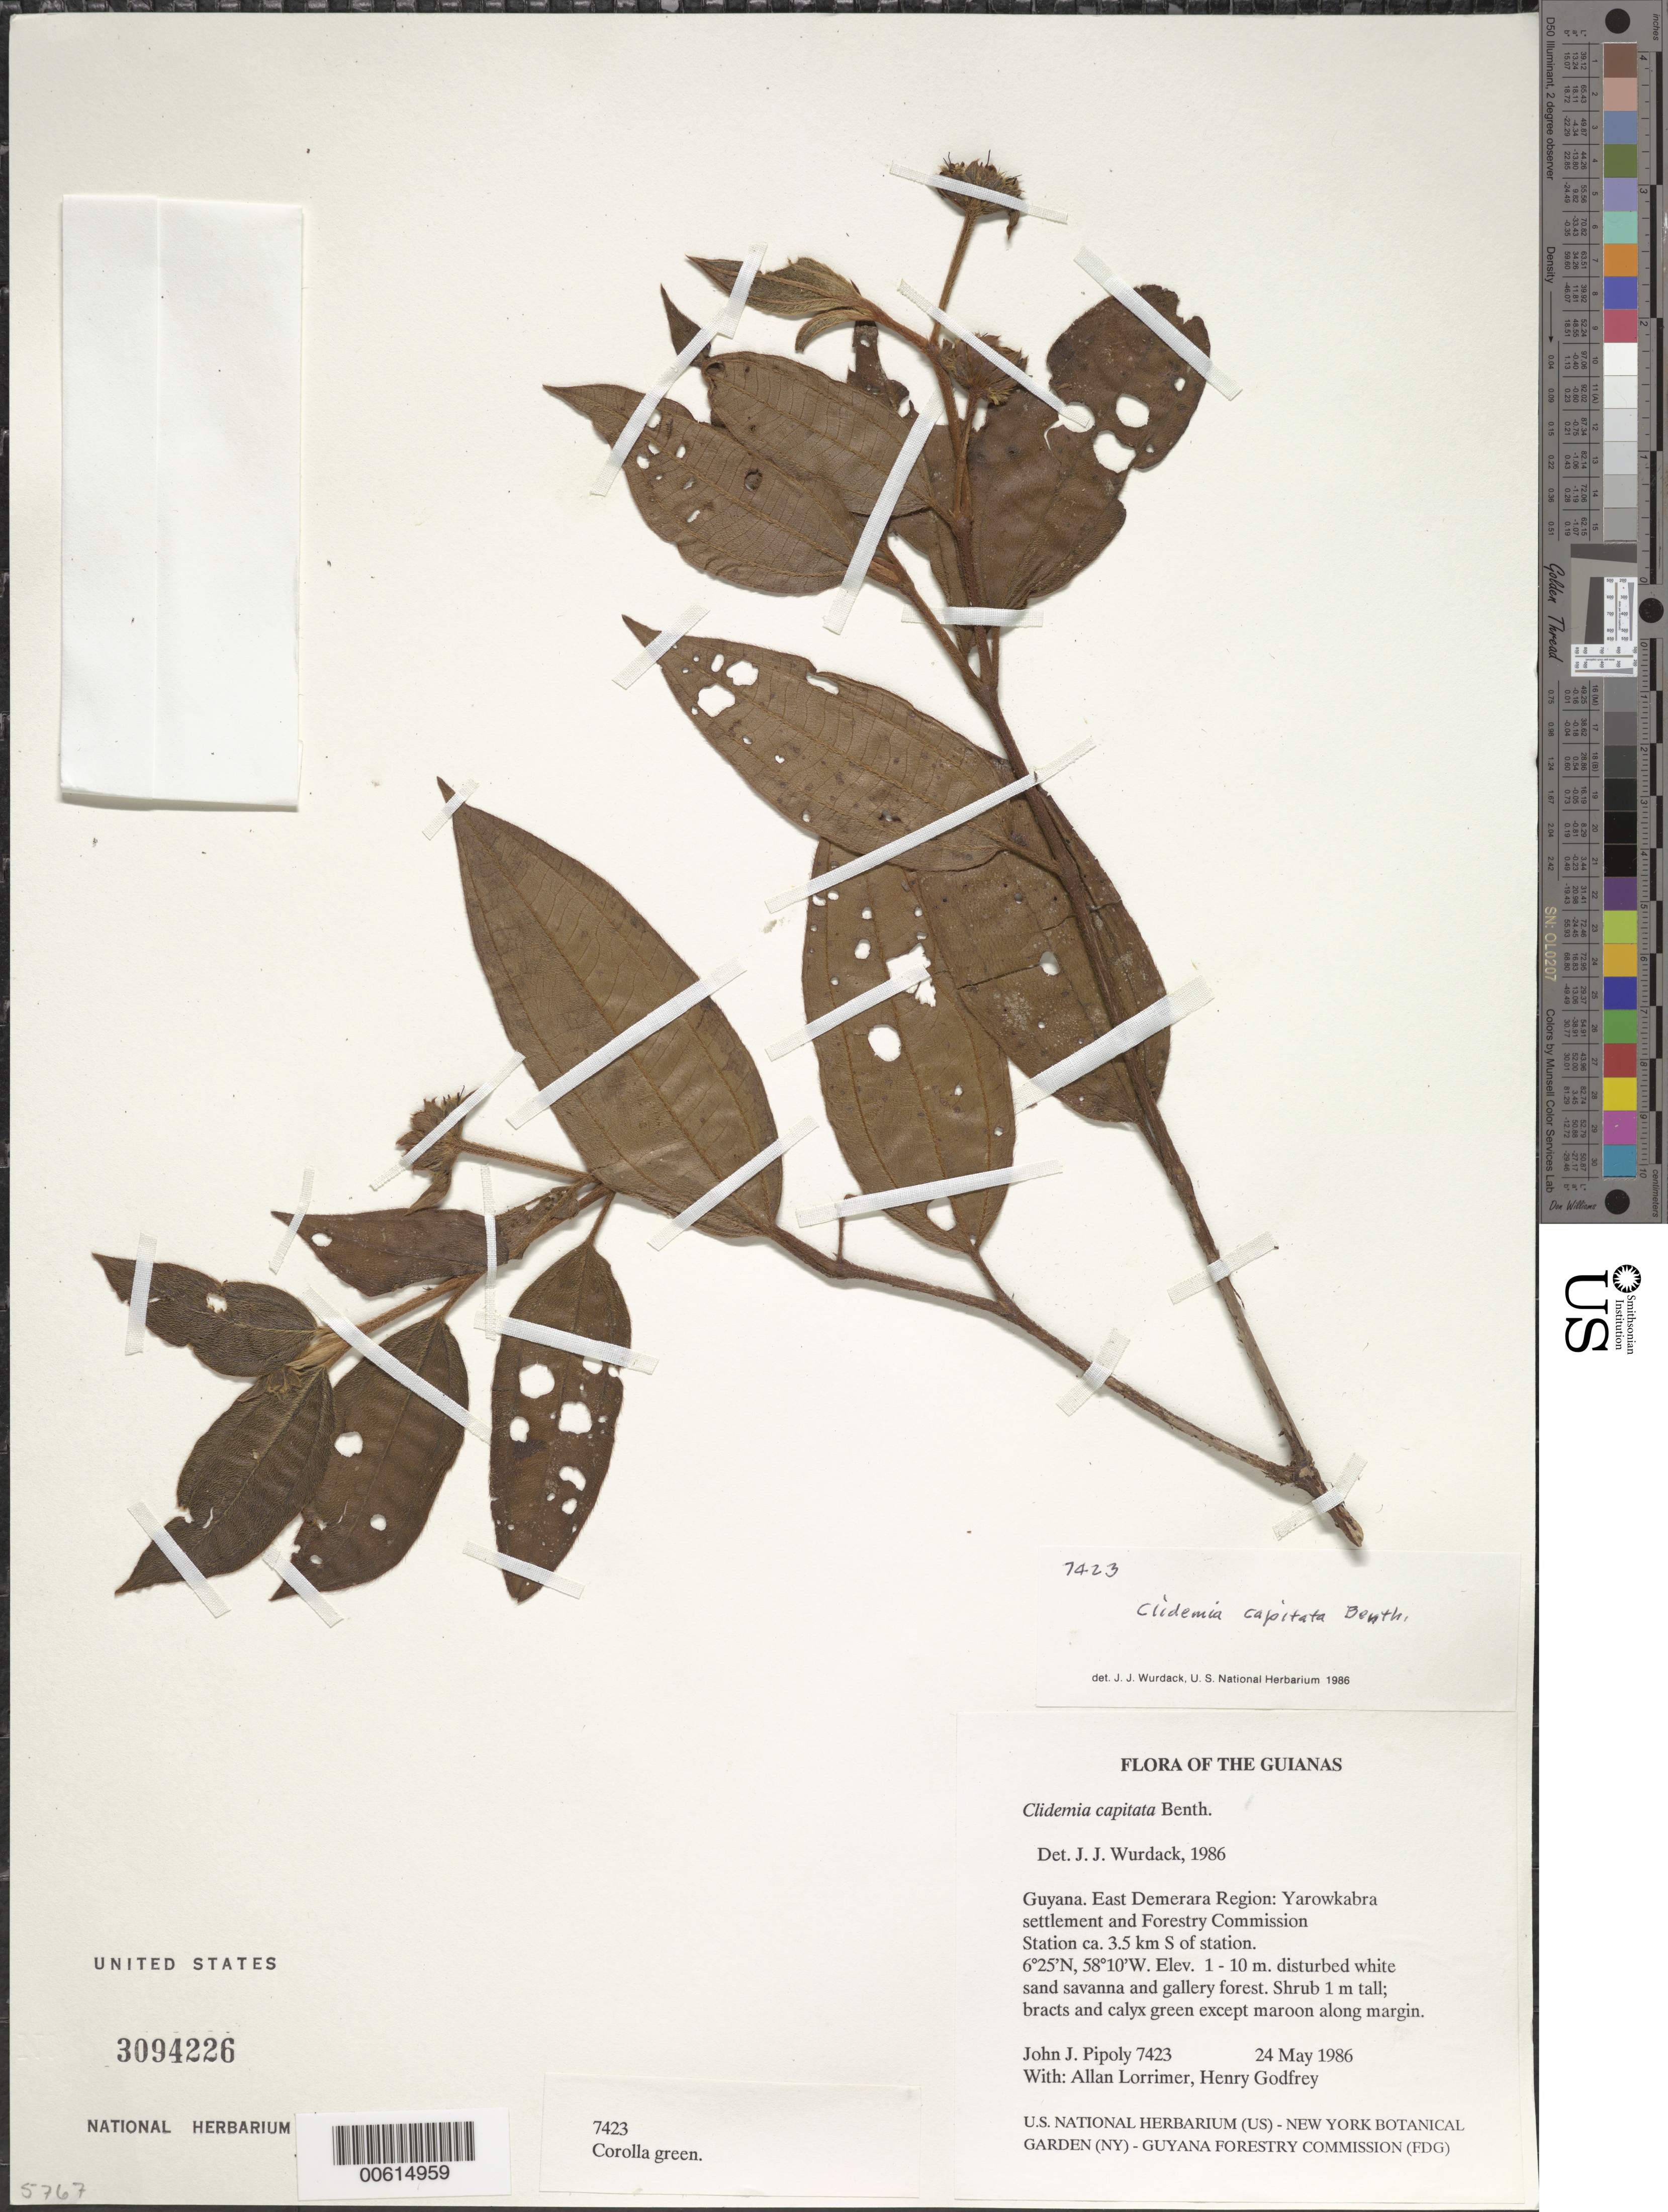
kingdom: Plantae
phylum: Tracheophyta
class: Magnoliopsida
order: Myrtales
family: Melastomataceae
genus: Clidemia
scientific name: Clidemia capitata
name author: Benth.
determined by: Wurdack, John J., (US), US (UNITED STATES)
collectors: J. J. Pipoly, A. Lorrimer & H. Godfrey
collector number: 7423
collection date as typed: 24 May 1986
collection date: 1986-05-24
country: Guyana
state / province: Demerara-Mahaica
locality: Yarowkabra settlement and Forestry Commission Station ca. 3.5 km S of station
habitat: Disturbed white sand savanna and gallery forest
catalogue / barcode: US 3094226